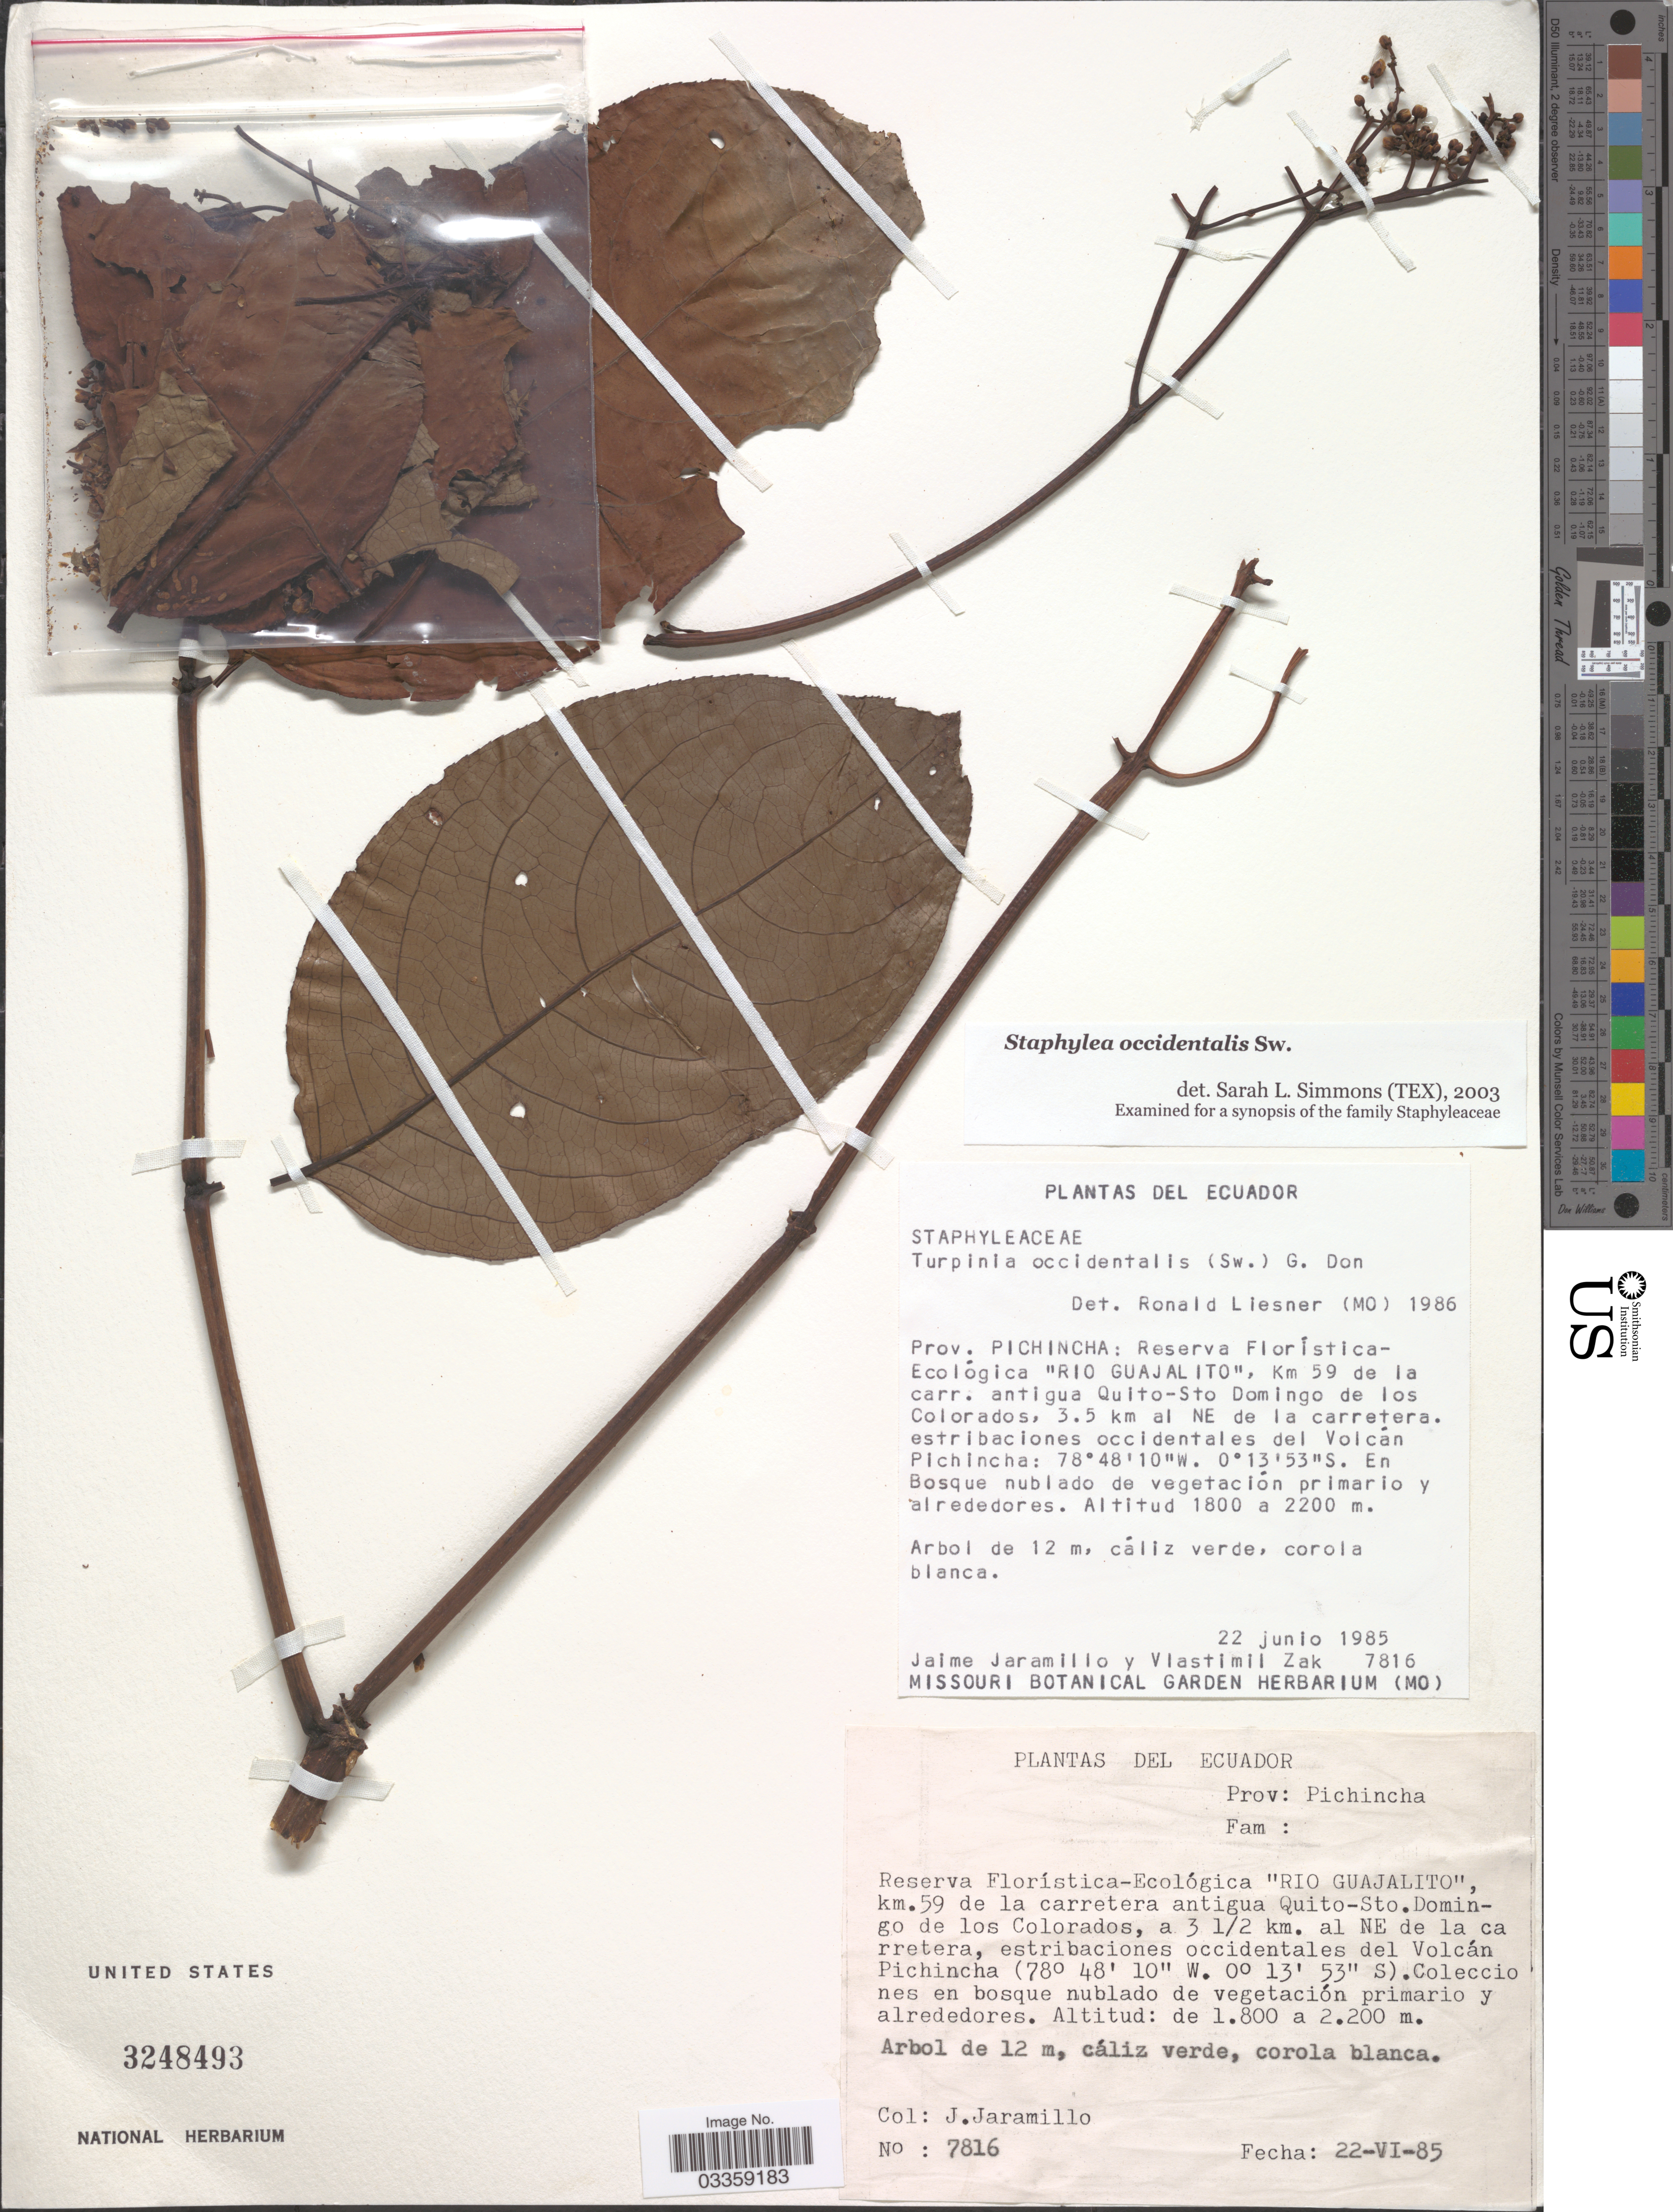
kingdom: Plantae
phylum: Tracheophyta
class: Magnoliopsida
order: Crossosomatales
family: Staphyleaceae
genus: Turpinia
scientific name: Turpinia occidentalis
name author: (Sw.) G. Don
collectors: J. Jaramillo & V. Zak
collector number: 7816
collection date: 1985-06-22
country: Ecuador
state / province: Pichincha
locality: Reserva Florística-Ecológica "Rio Guajalito", Km 59 de la carr. antigua Quito-Sto Domingo de los Colorados, 3.5 km al NE de la carretera, estribaciones occidentalis del Volcán Pichincha.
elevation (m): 1800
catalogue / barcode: US 3248493